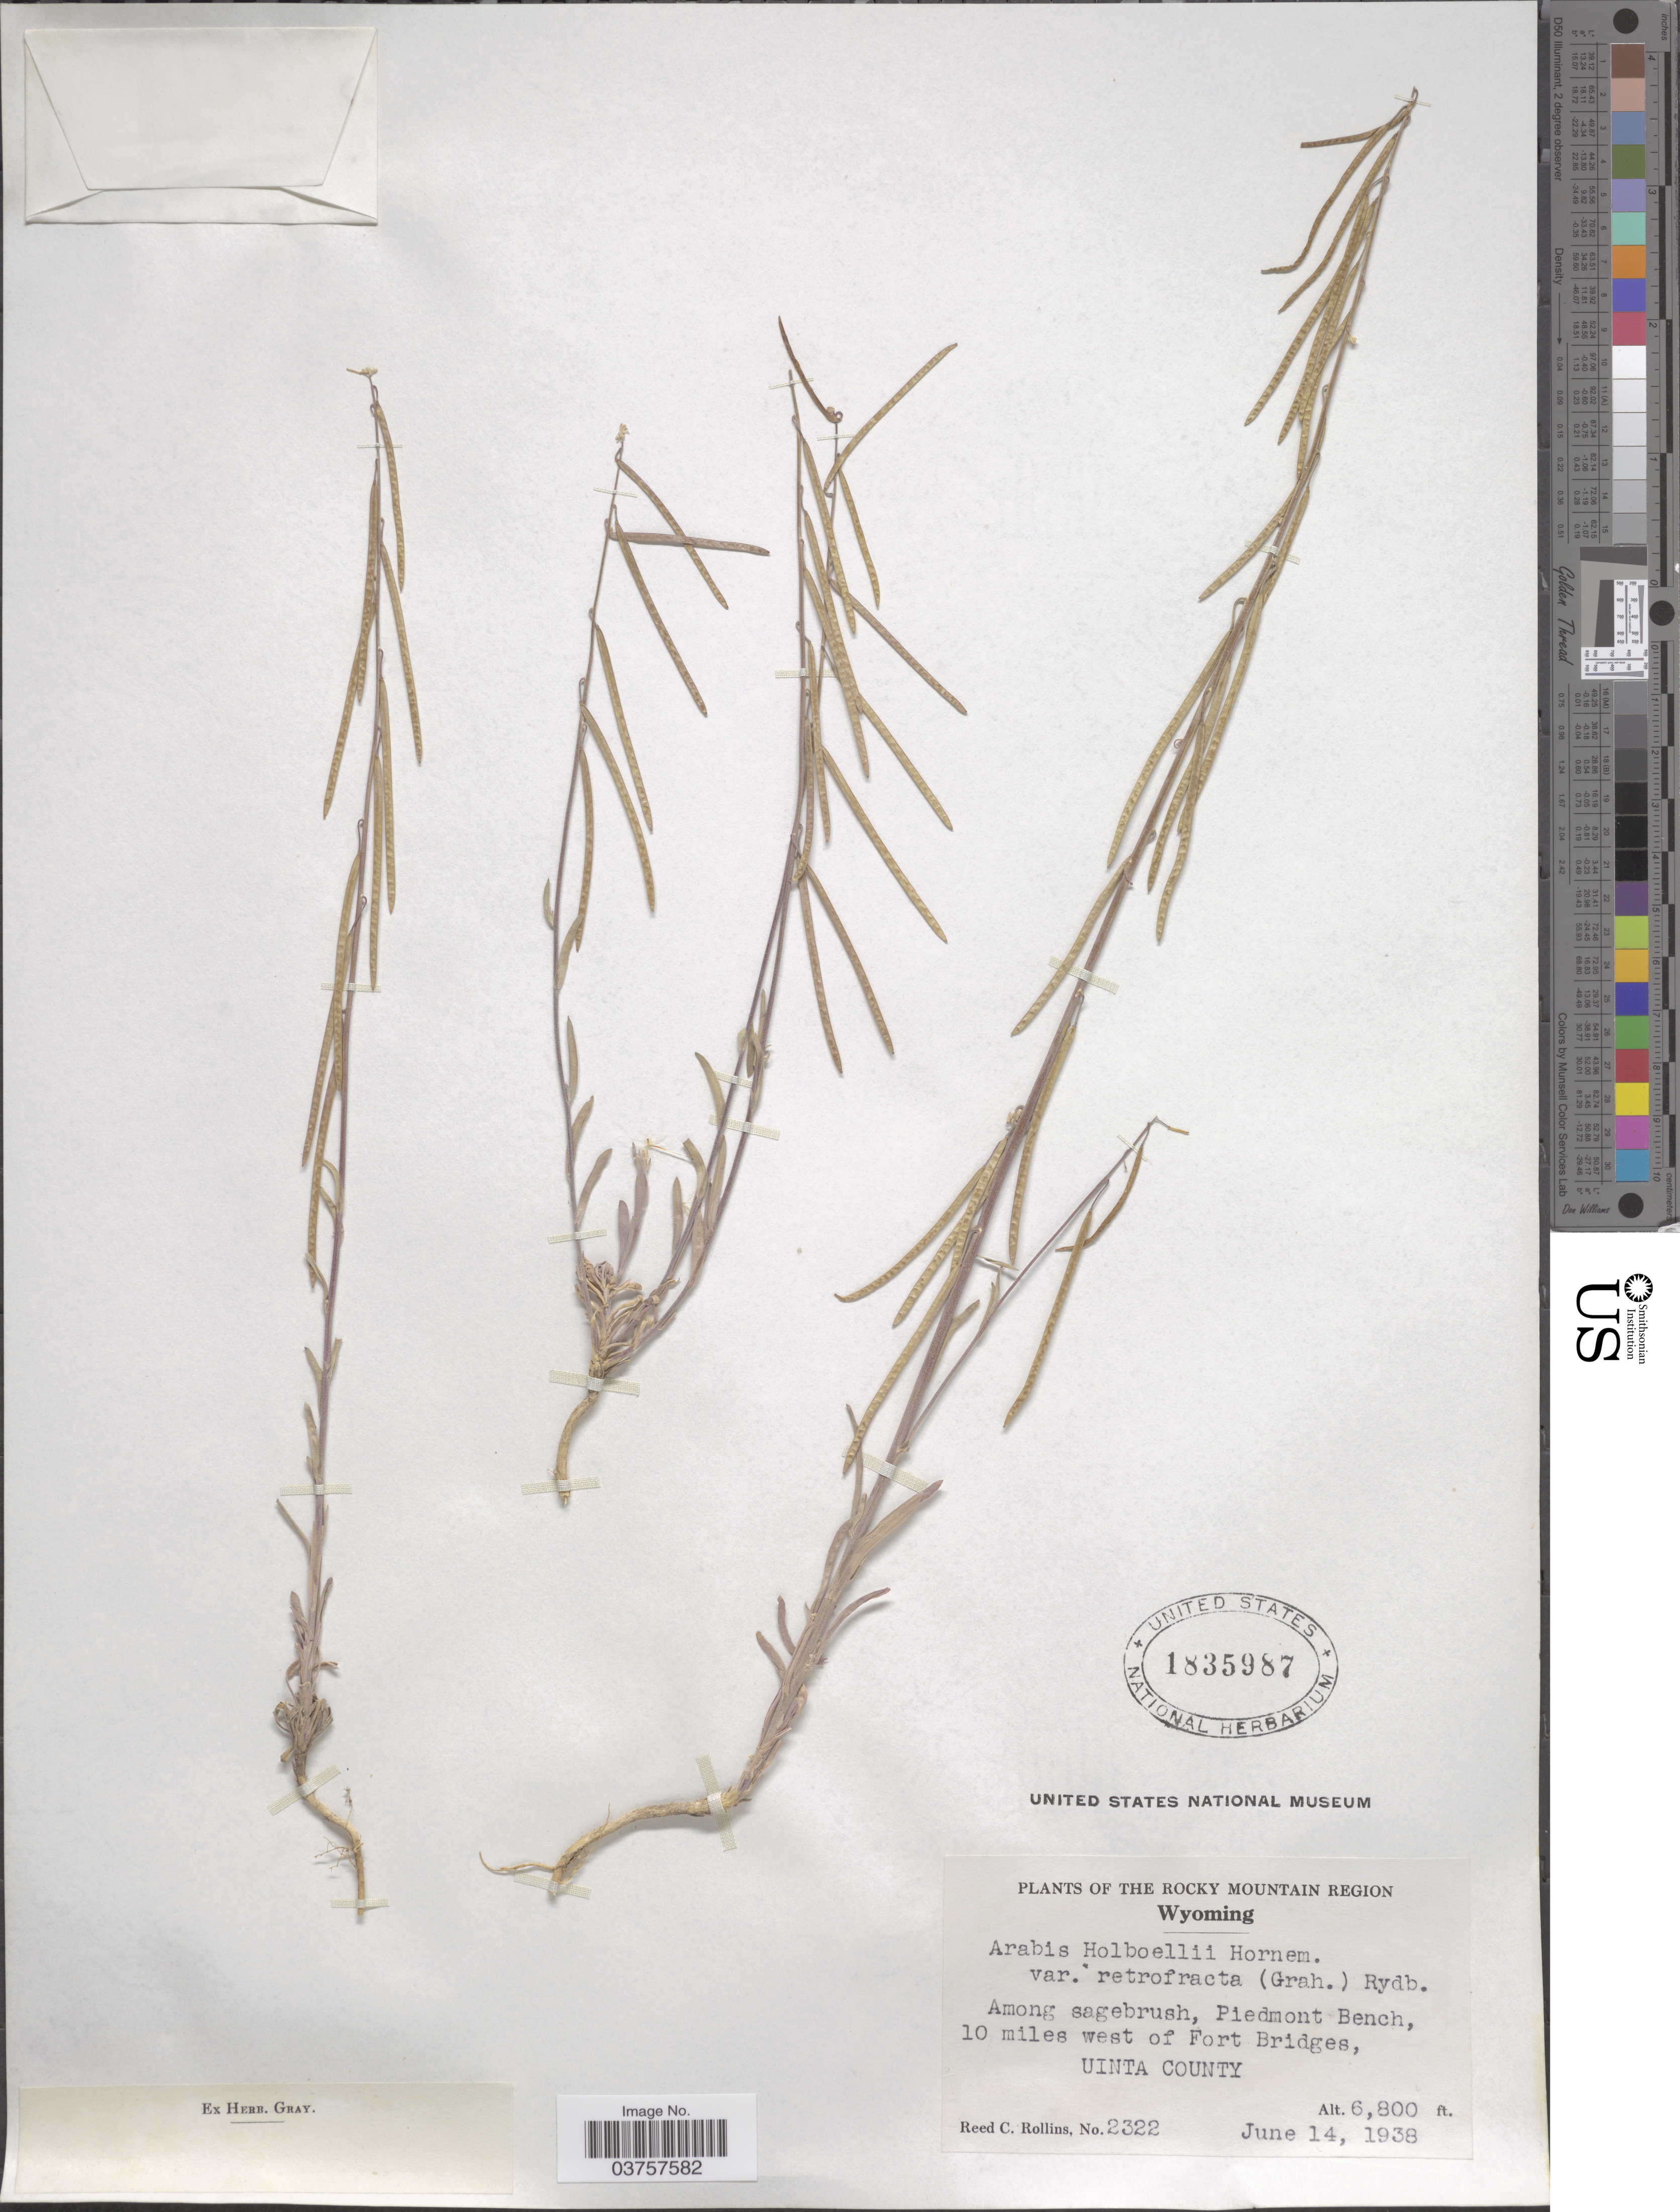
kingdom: Plantae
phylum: Tracheophyta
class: Magnoliopsida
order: Brassicales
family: Brassicaceae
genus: Arabis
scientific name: Arabis holboellii var. retrofracta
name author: Rydb.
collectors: R. C. Rollins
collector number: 2322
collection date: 1938-06-14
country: United States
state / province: Wyoming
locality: The Rocky Mountain Region. Among sagebrush, Piedmont Bench, 10 miles west of Fort Bridges, Uinta County.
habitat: among sagebrush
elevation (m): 2073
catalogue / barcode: US 1835987